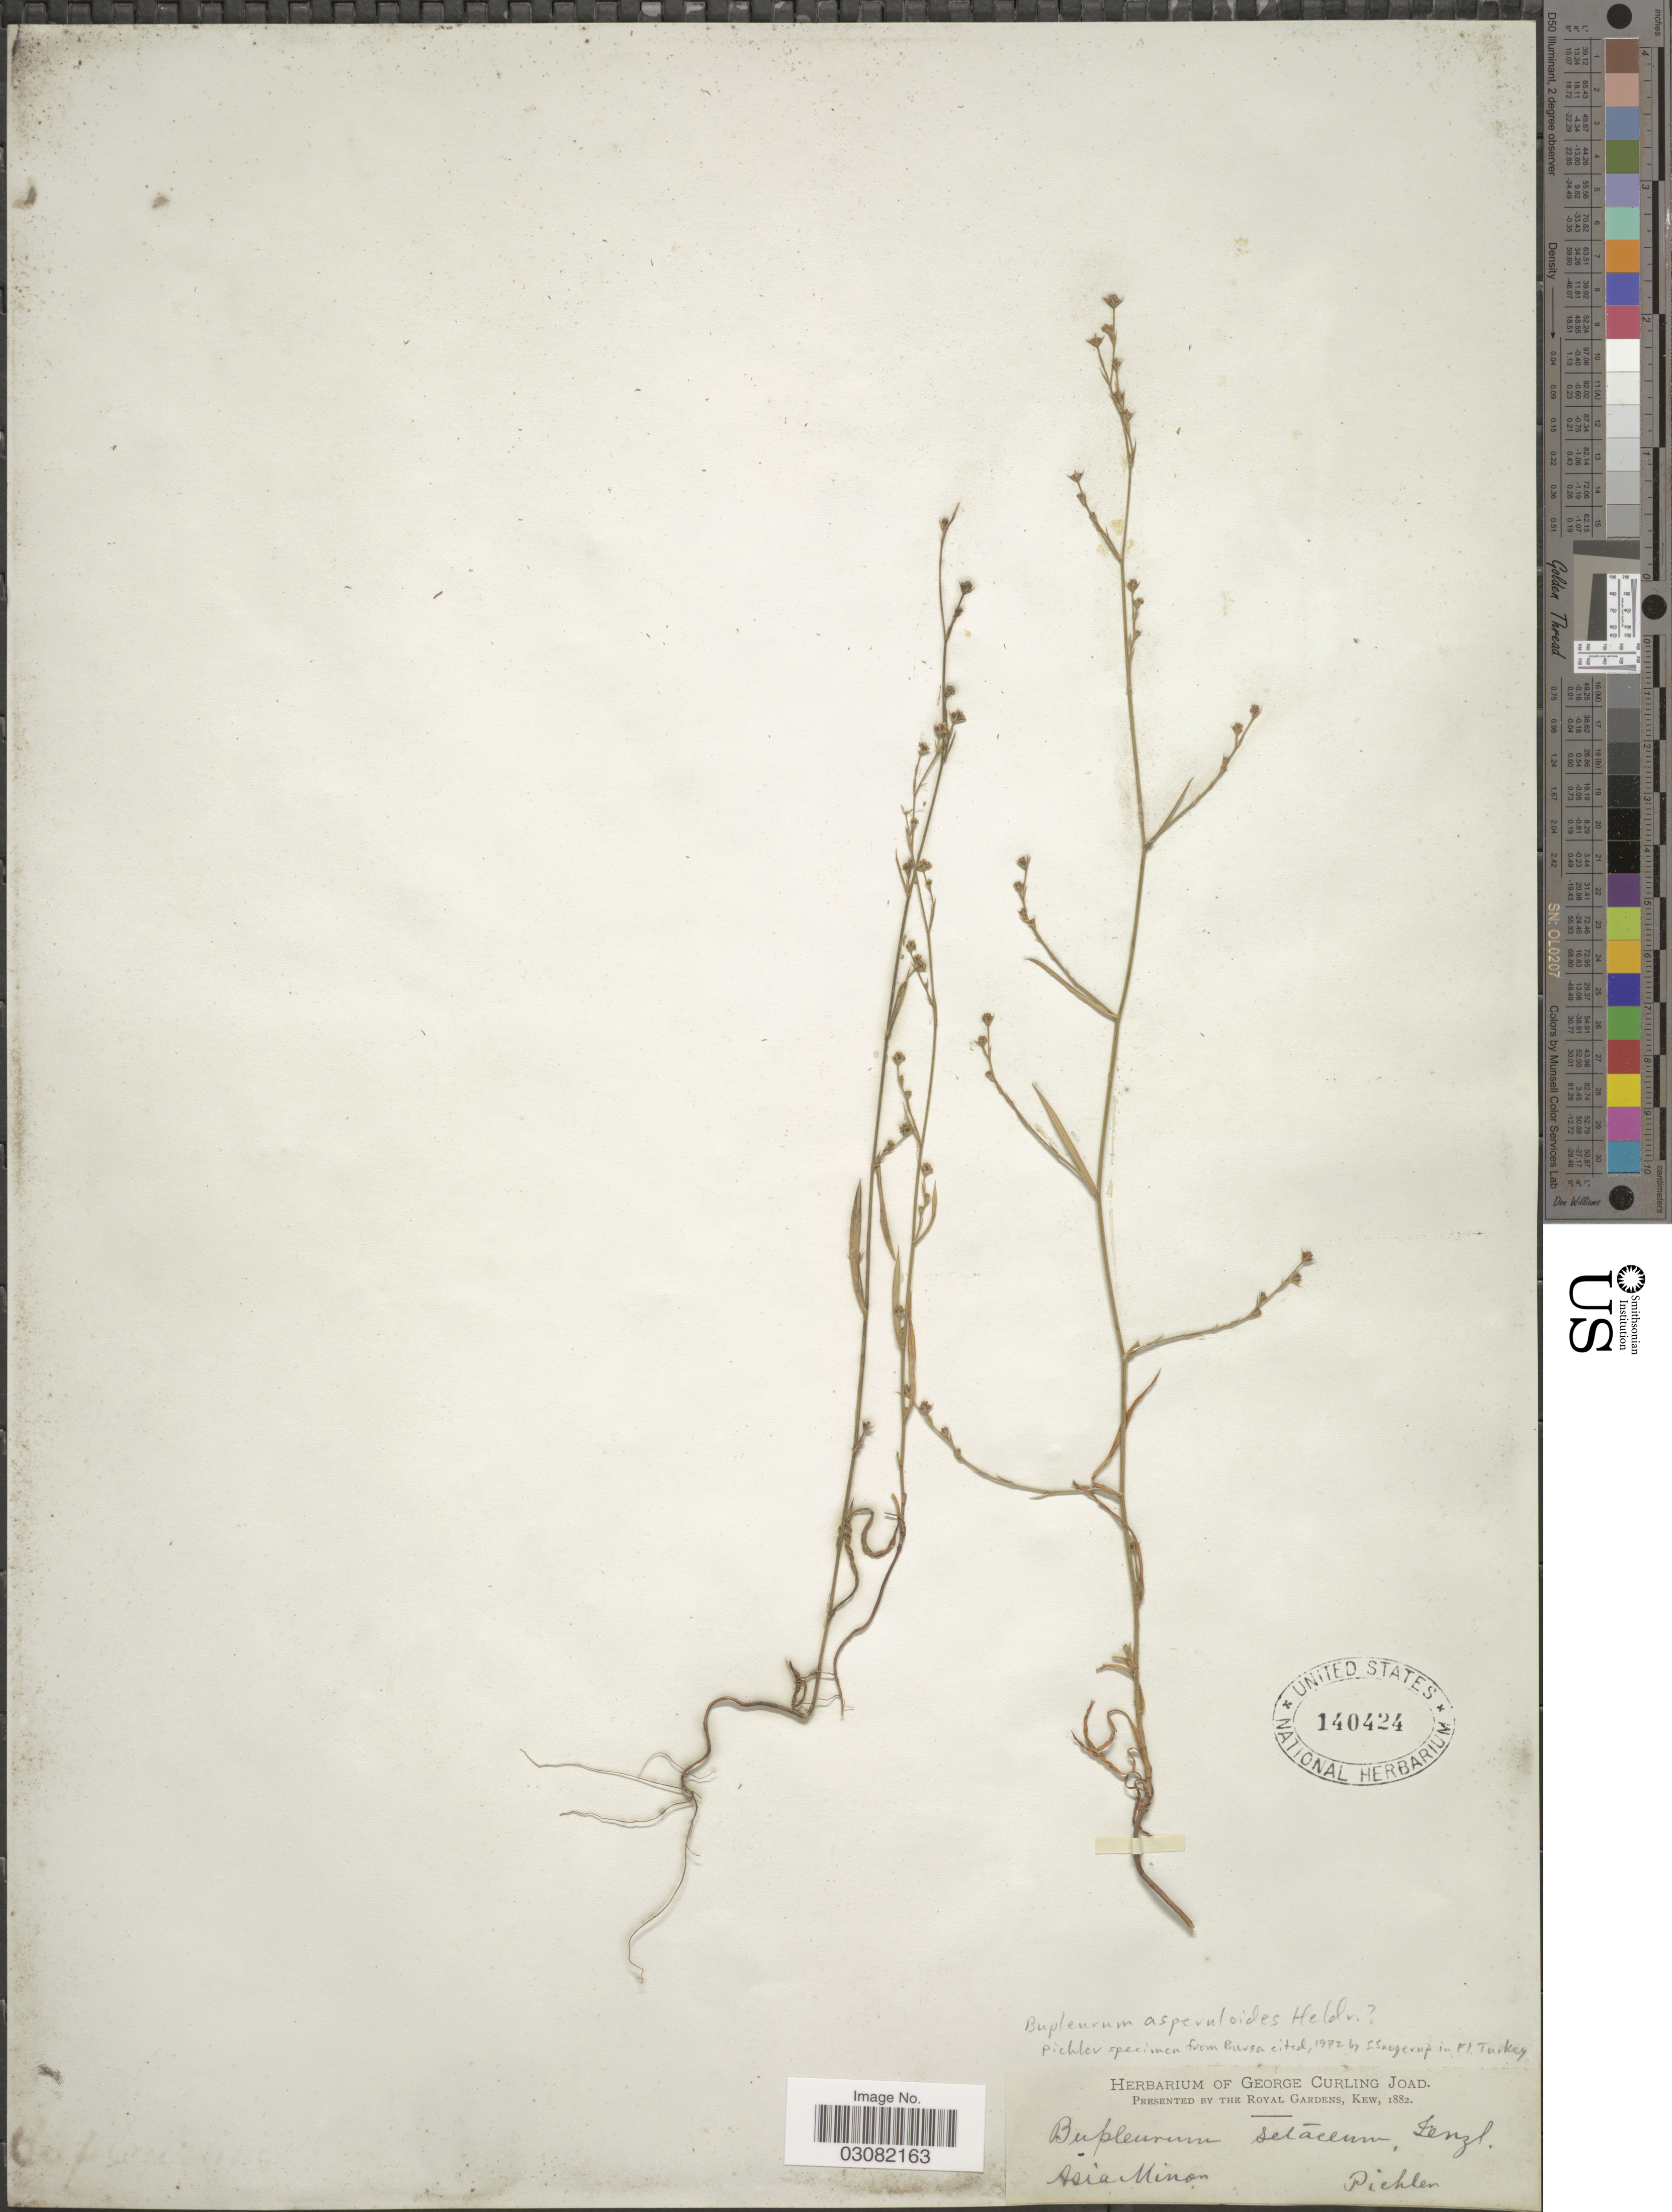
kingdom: Plantae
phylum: Tracheophyta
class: Magnoliopsida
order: Apiales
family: Apiaceae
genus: Bupleurum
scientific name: Bupleurum asperuloides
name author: Heldr. ex Boiss.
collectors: Pichler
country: Turkey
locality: Asia Minor.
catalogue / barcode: US 140424